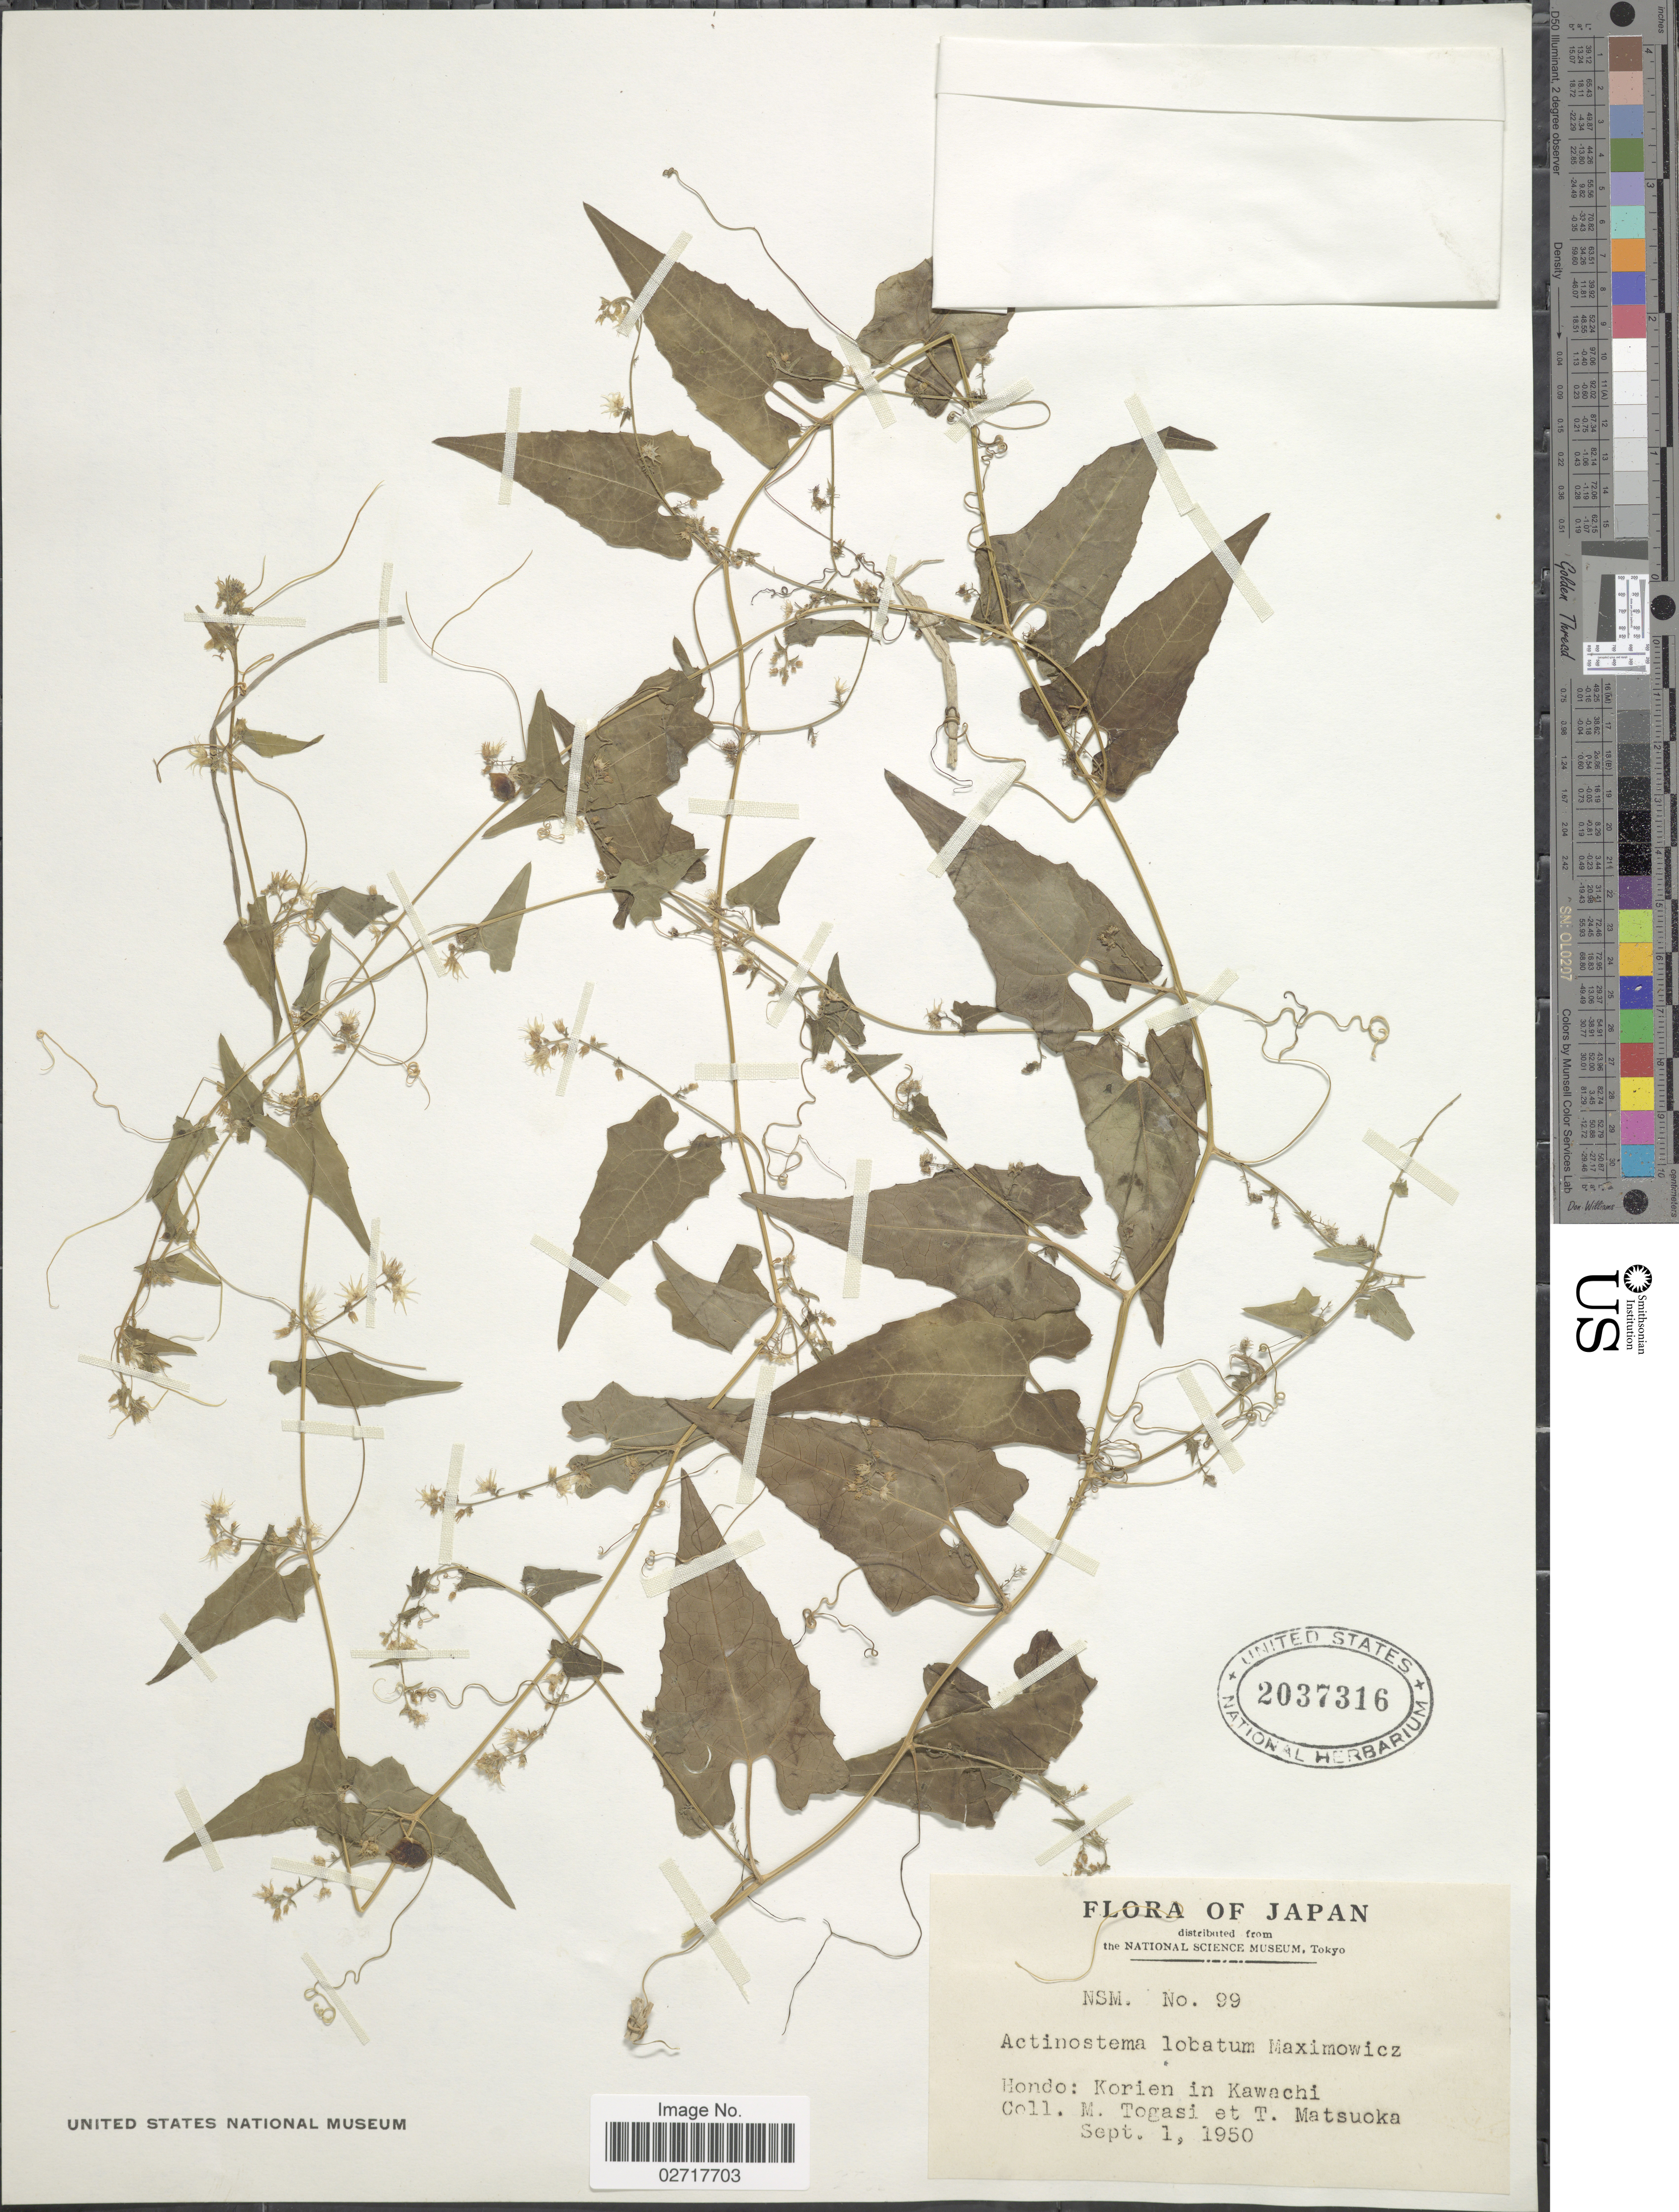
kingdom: Plantae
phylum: Tracheophyta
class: Magnoliopsida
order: Cucurbitales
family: Cucurbitaceae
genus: Actinostemma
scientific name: Actinostemma tenerum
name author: Griff.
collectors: M. Togasi & T. Matsuoka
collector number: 99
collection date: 1950-09-01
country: Japan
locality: Hondo: Korien in Kawachi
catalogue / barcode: US 2037316